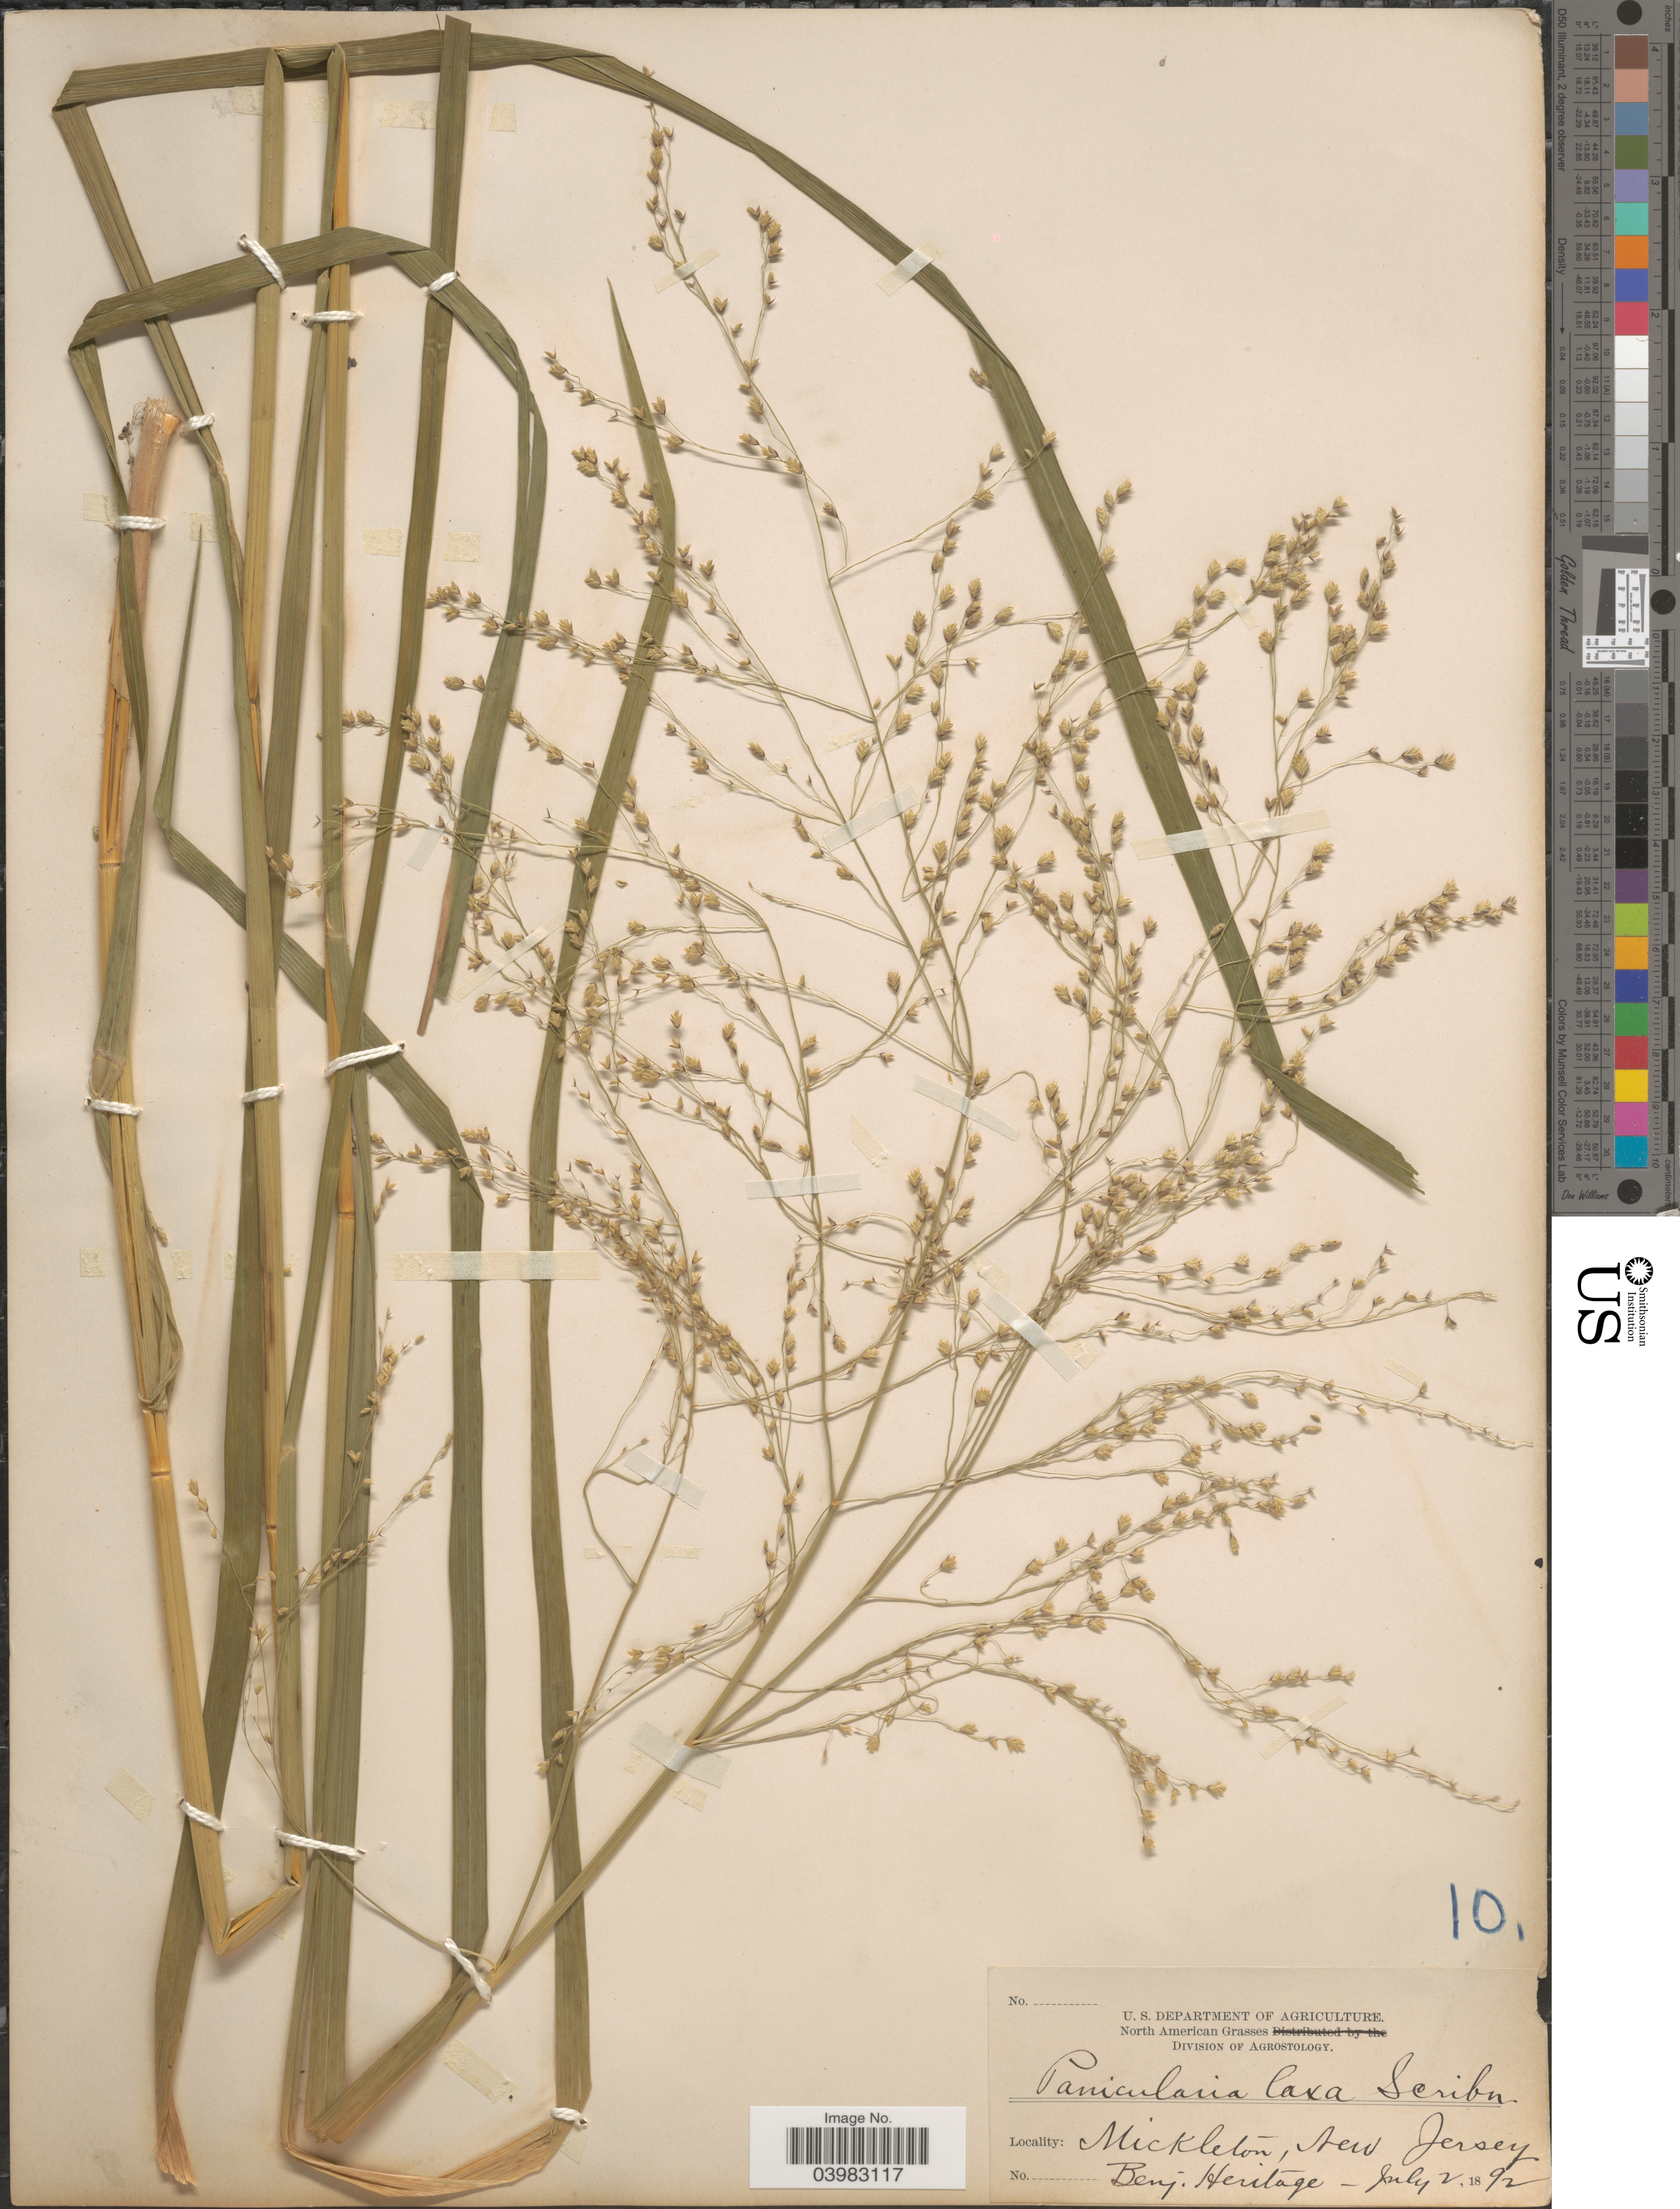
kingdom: Plantae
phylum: Tracheophyta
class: Liliopsida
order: Poales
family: Poaceae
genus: Glyceria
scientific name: Glyceria canadensis var. laxa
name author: (Scribn.) Hitchc.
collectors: Benj. Heritage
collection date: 1892-07-02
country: United States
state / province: New Jersey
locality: Mickleton. Benj. Heritage.